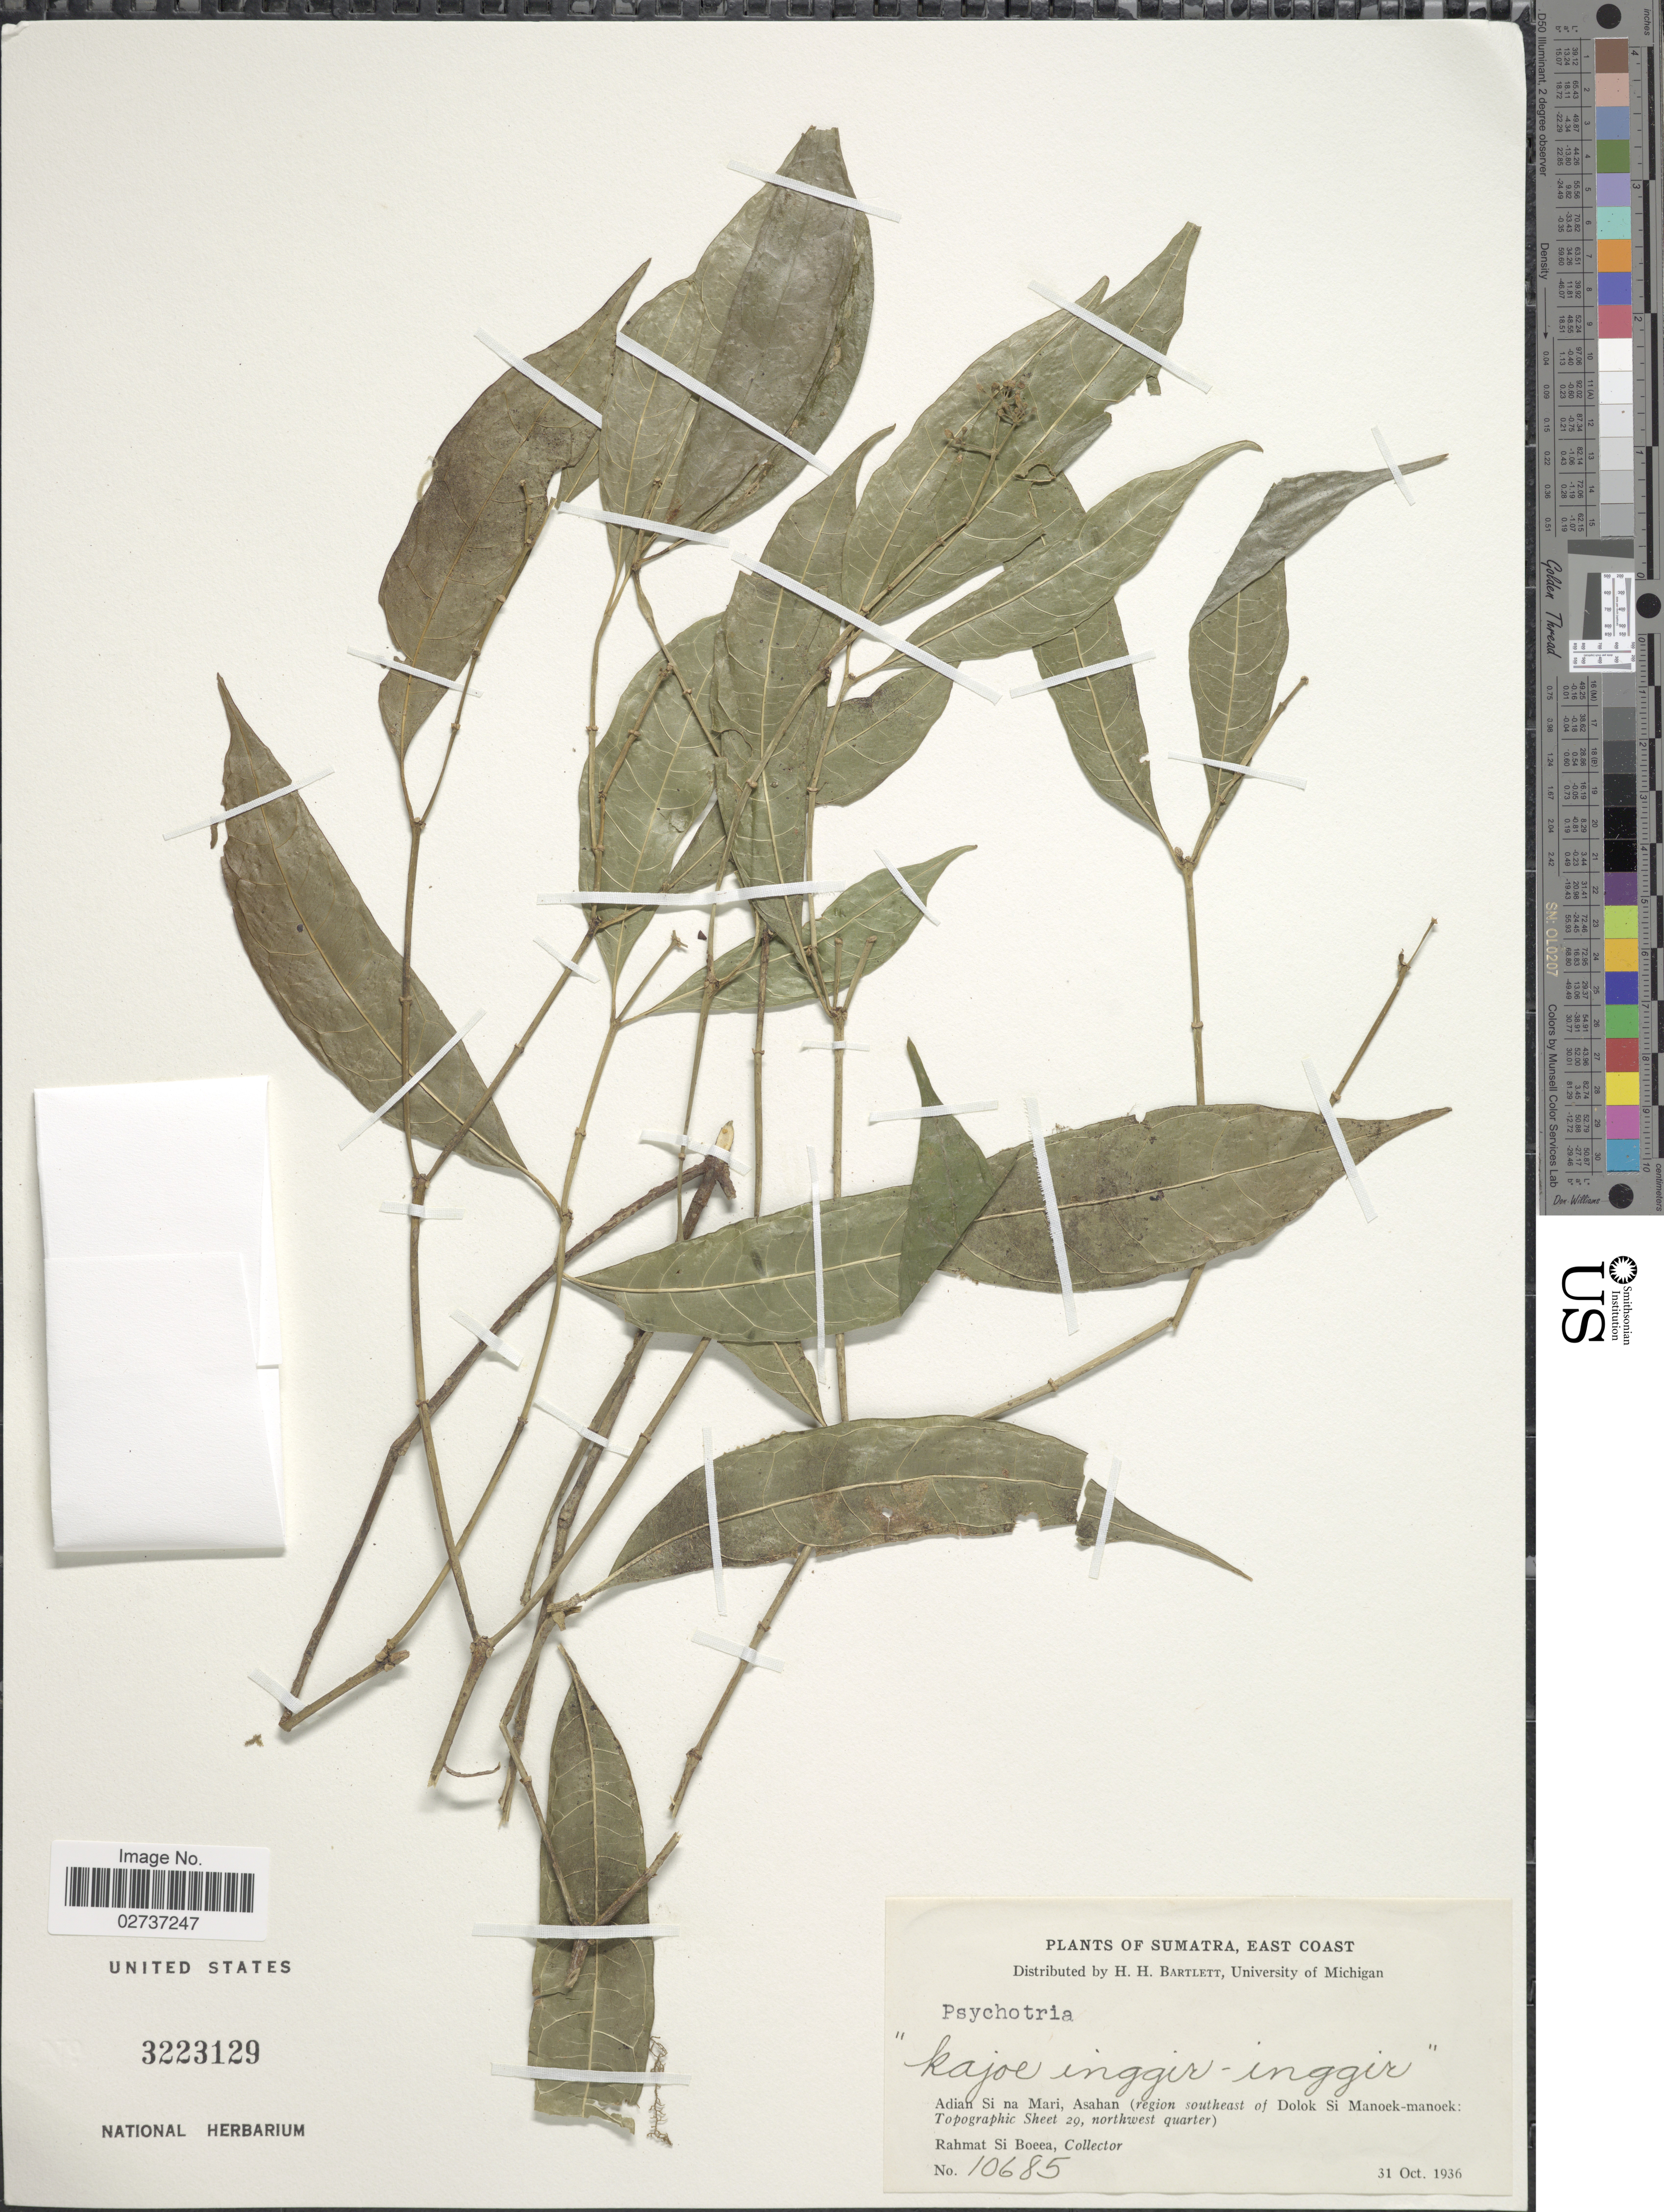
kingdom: Plantae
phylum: Tracheophyta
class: Magnoliopsida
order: Gentianales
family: Rubiaceae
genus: Psychotria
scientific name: Psychotria sp.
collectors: Rahmat Si Boeea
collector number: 10685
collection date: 1936-10-31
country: Indonesia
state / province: Sumatra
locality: East Coast, Adian Si na Mari, Asahan (region southeast of Dolok Si Manoek-manoek: Topographic Sheet 29, northwest quarter)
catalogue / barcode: US 3223129